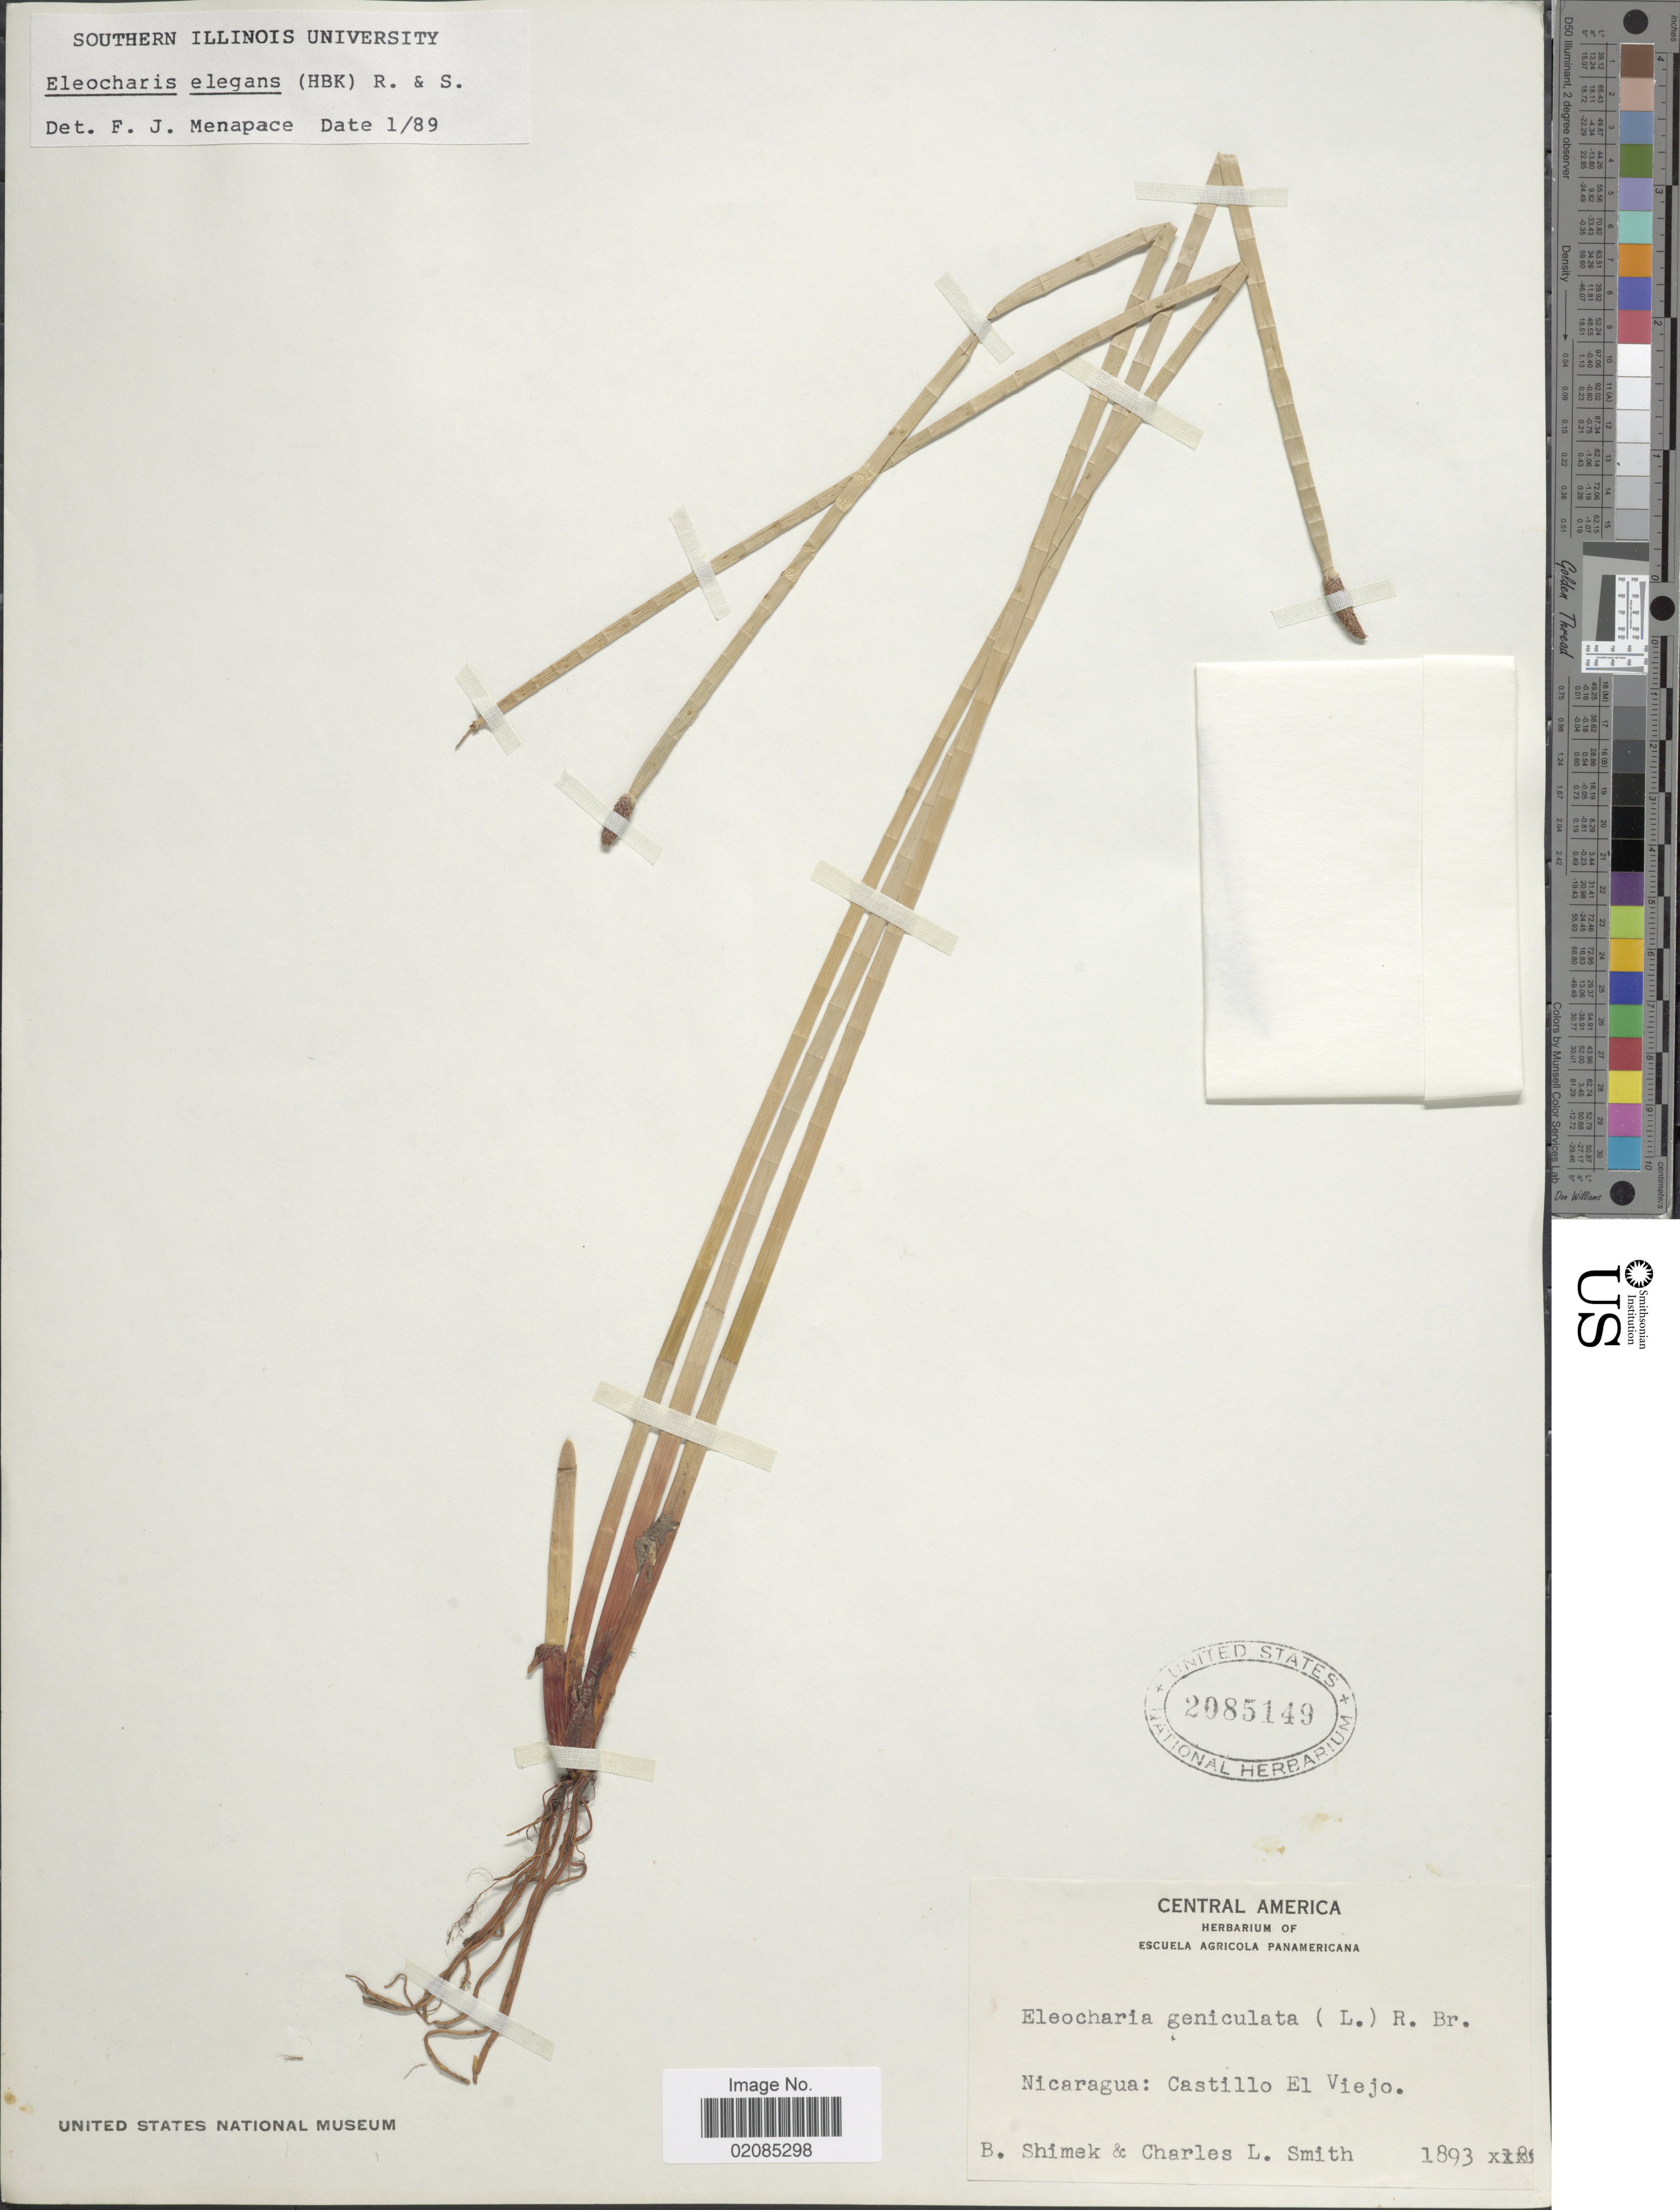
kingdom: Plantae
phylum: Tracheophyta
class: Liliopsida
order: Poales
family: Cyperaceae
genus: Eleocharis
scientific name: Eleocharis elegans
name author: (Kunth) Roem. & Schult.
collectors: B. Shimek & C. L. Smith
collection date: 1893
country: Nicaragua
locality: Castillo El Viejo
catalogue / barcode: US 2085149